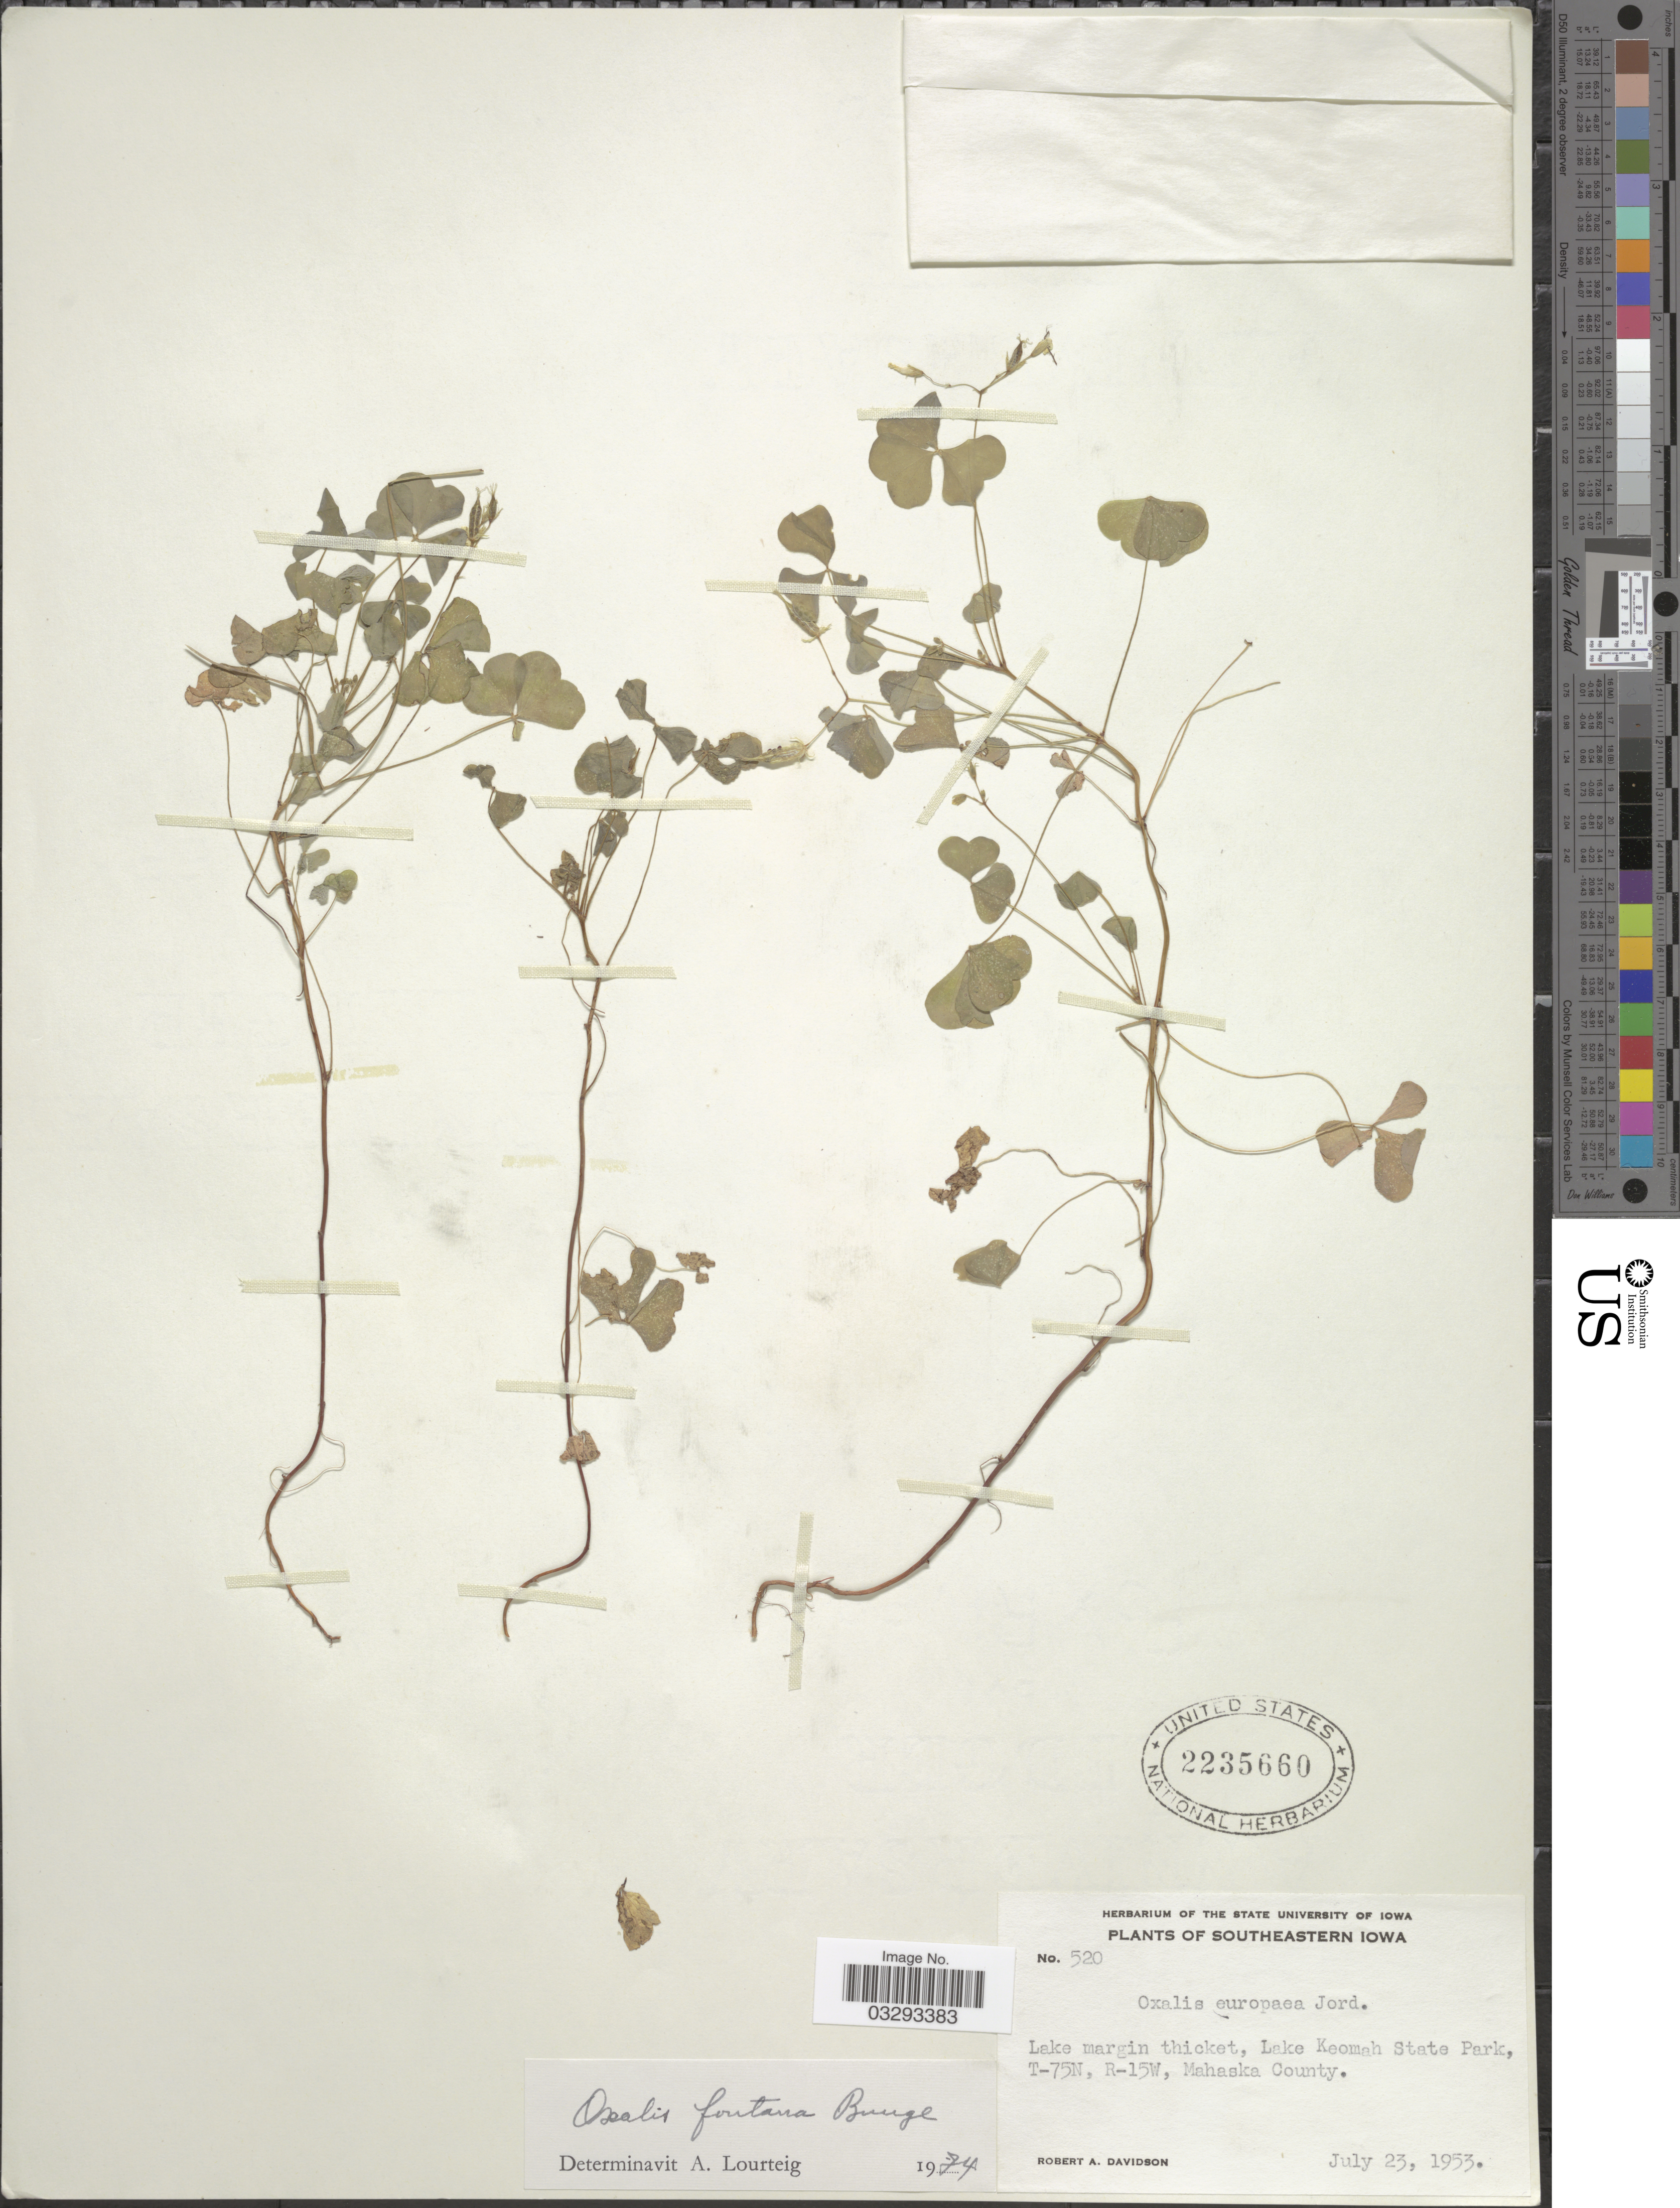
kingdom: Plantae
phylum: Tracheophyta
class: Magnoliopsida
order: Oxalidales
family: Oxalidaceae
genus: Oxalis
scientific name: Oxalis fontana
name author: Bunge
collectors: R. A. Davidson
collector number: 520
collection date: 1953-07-23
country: United States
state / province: Iowa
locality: Southeastern Iowa. Lake margin thicket, Lake Keomah State Park, T-75N, R-15W, Mahaska County.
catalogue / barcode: US 2235660